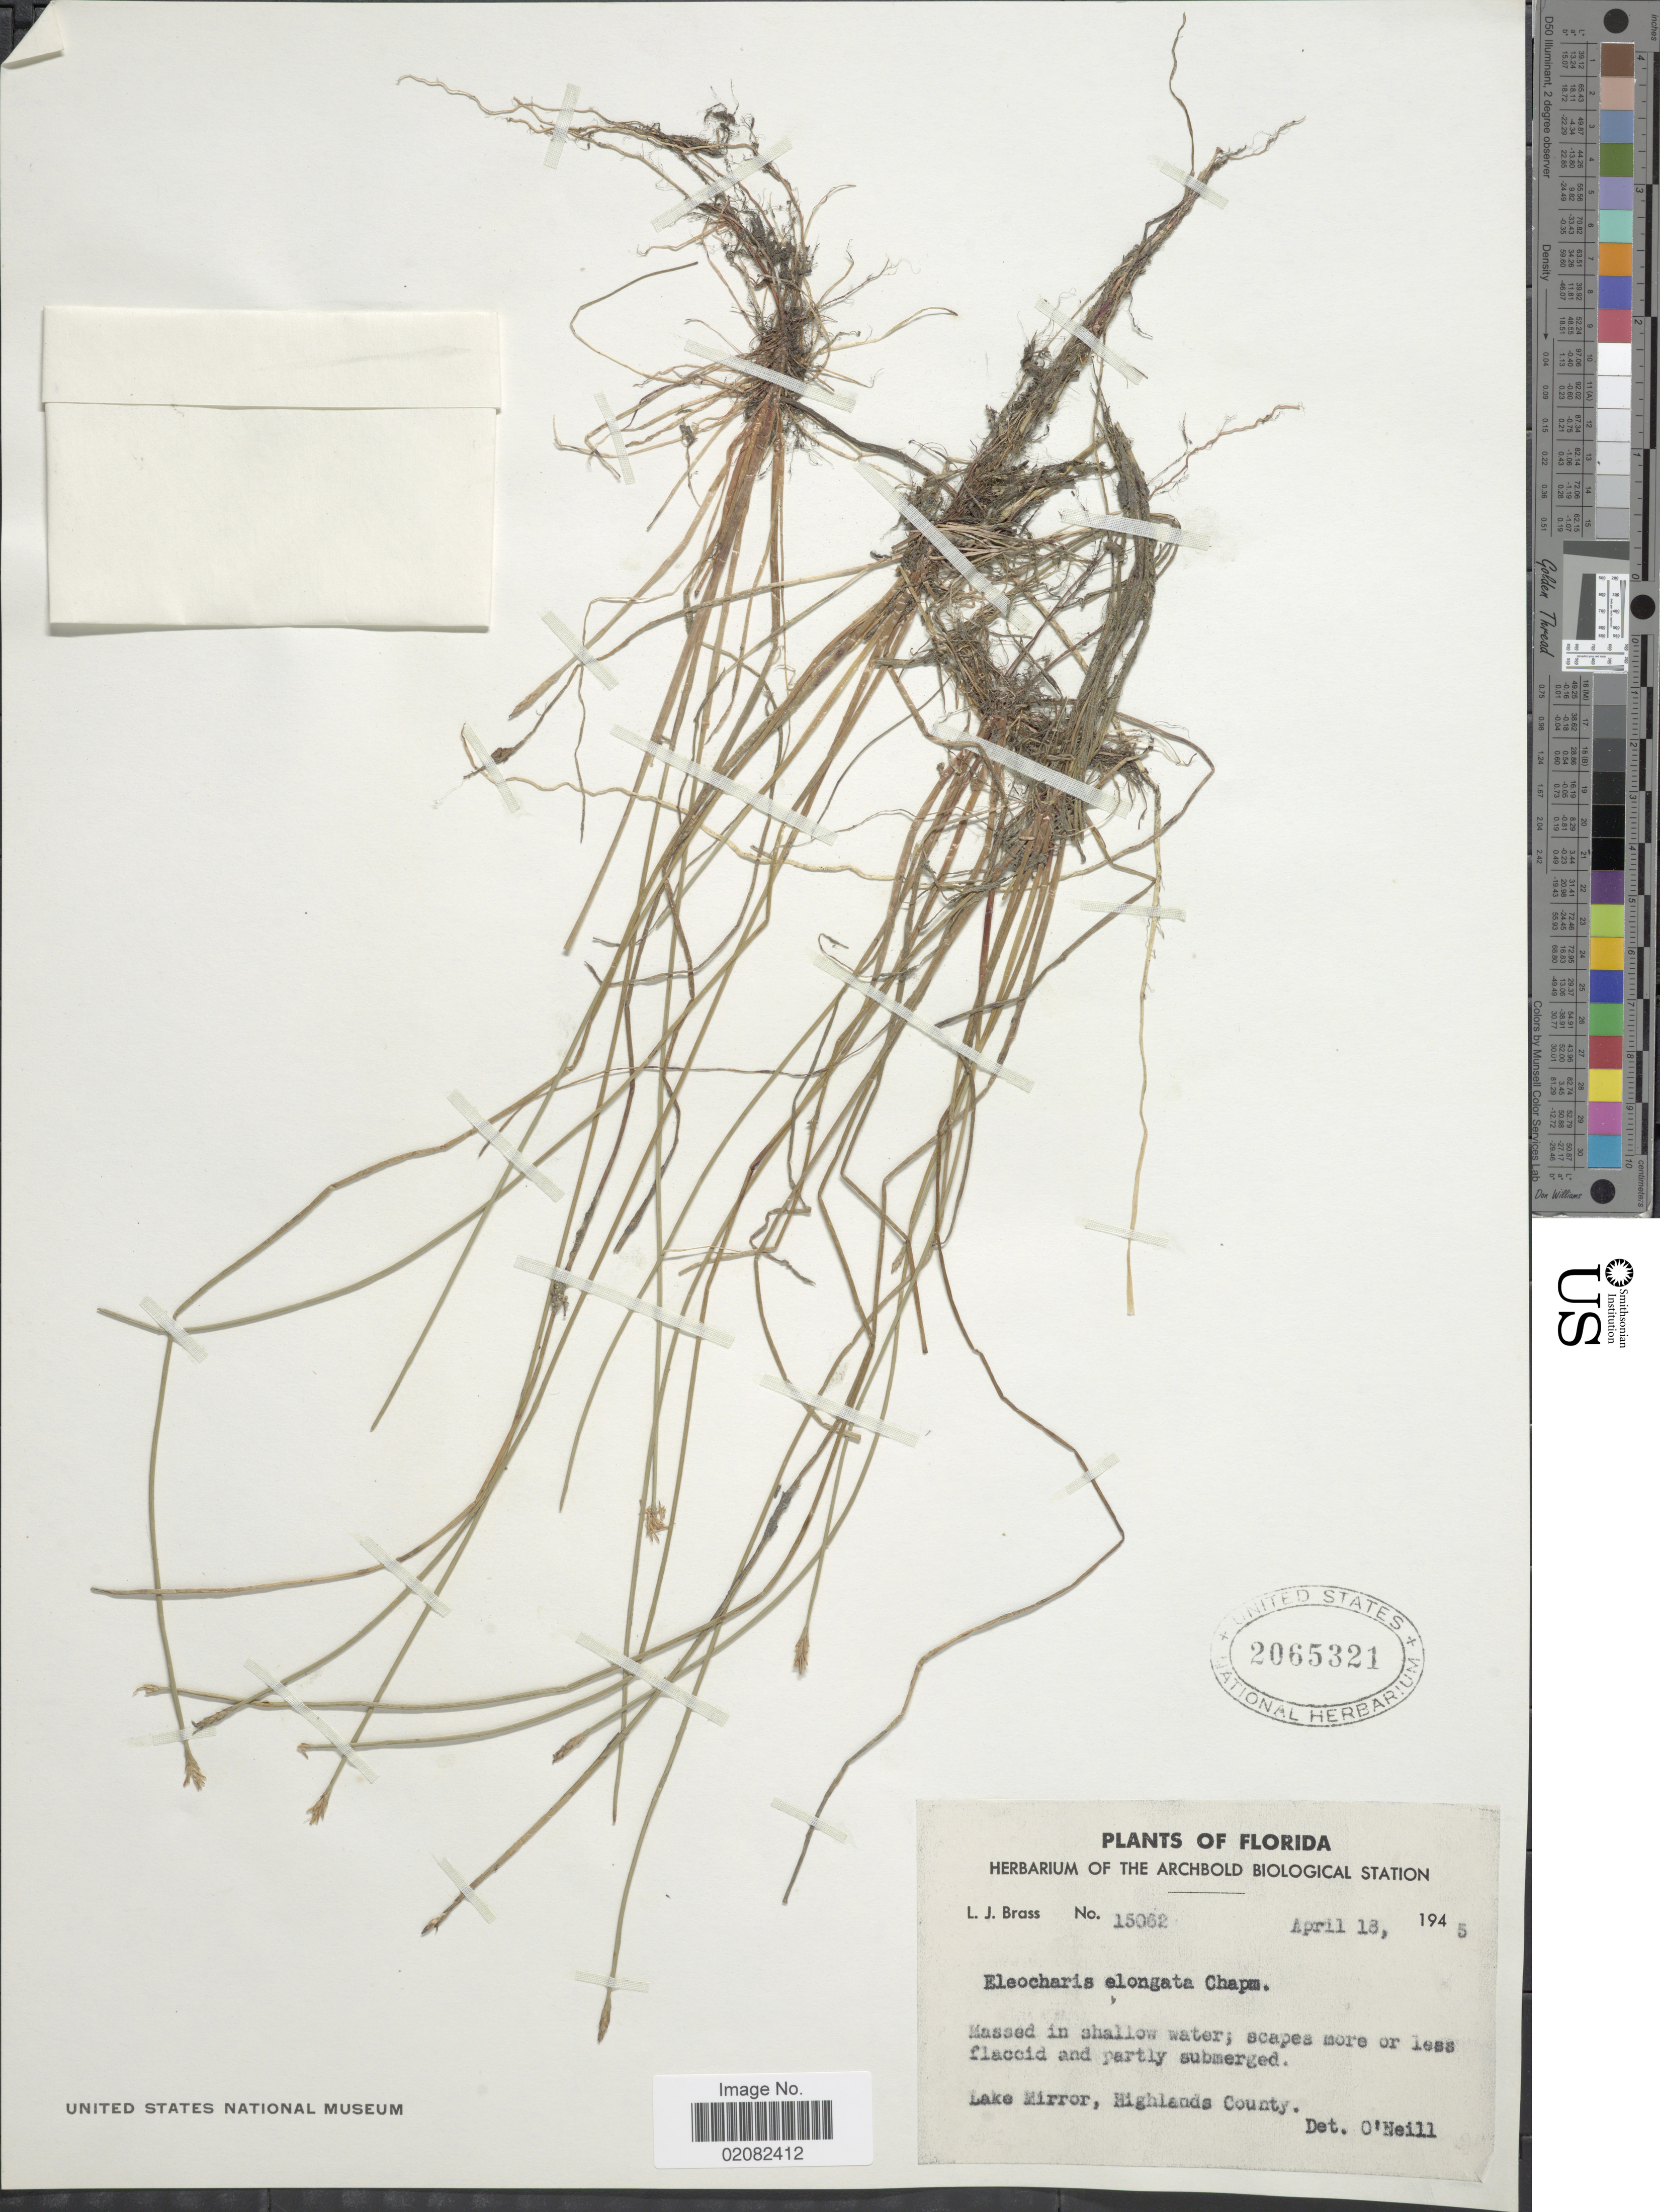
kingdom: Plantae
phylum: Tracheophyta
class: Liliopsida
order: Poales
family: Cyperaceae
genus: Eleocharis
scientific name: Eleocharis elongata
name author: Chapm.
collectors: L. J. Brass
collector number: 15062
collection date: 1945-04-18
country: United States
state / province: Florida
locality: Lake Mirror, Highlands County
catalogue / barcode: US 2065321